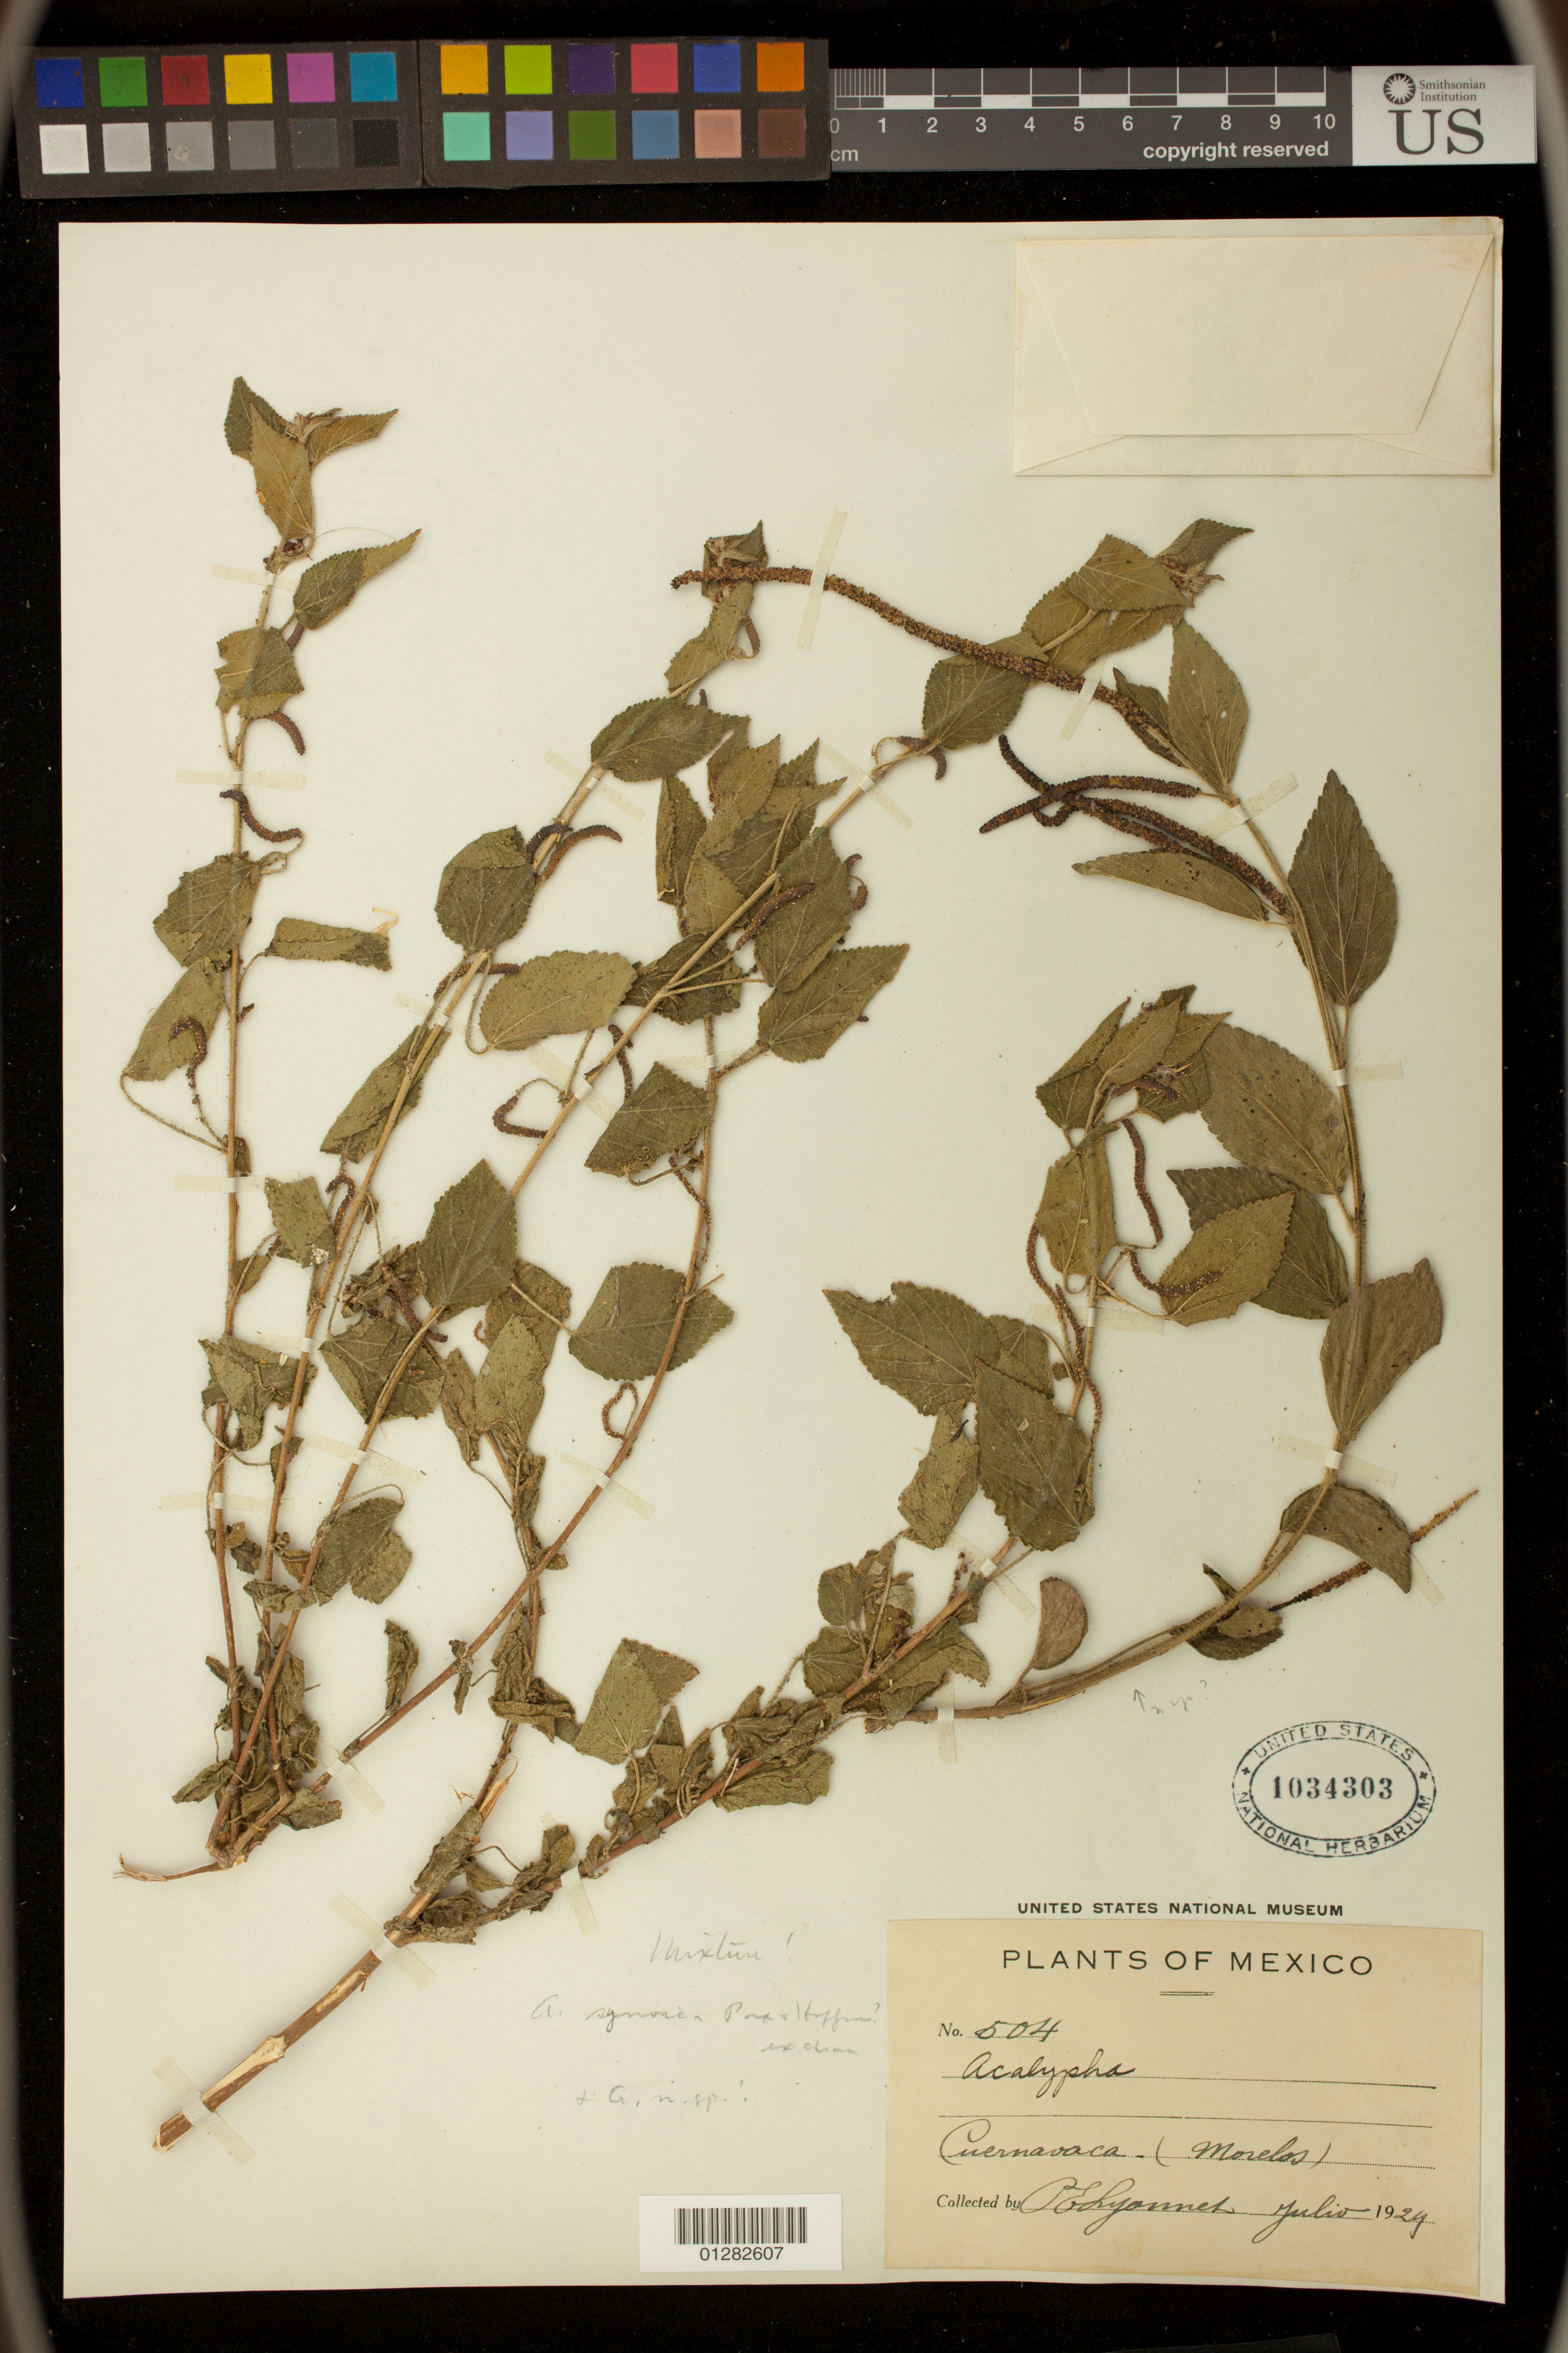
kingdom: Plantae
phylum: Tracheophyta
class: Magnoliopsida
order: Malpighiales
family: Euphorbiaceae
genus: Acalypha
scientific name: Acalypha subviscida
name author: S. Watson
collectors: P. C. Standley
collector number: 504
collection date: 1929-07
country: Mexico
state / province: Morelos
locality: Cuernavaca. (Morelos)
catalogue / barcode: US 1034303